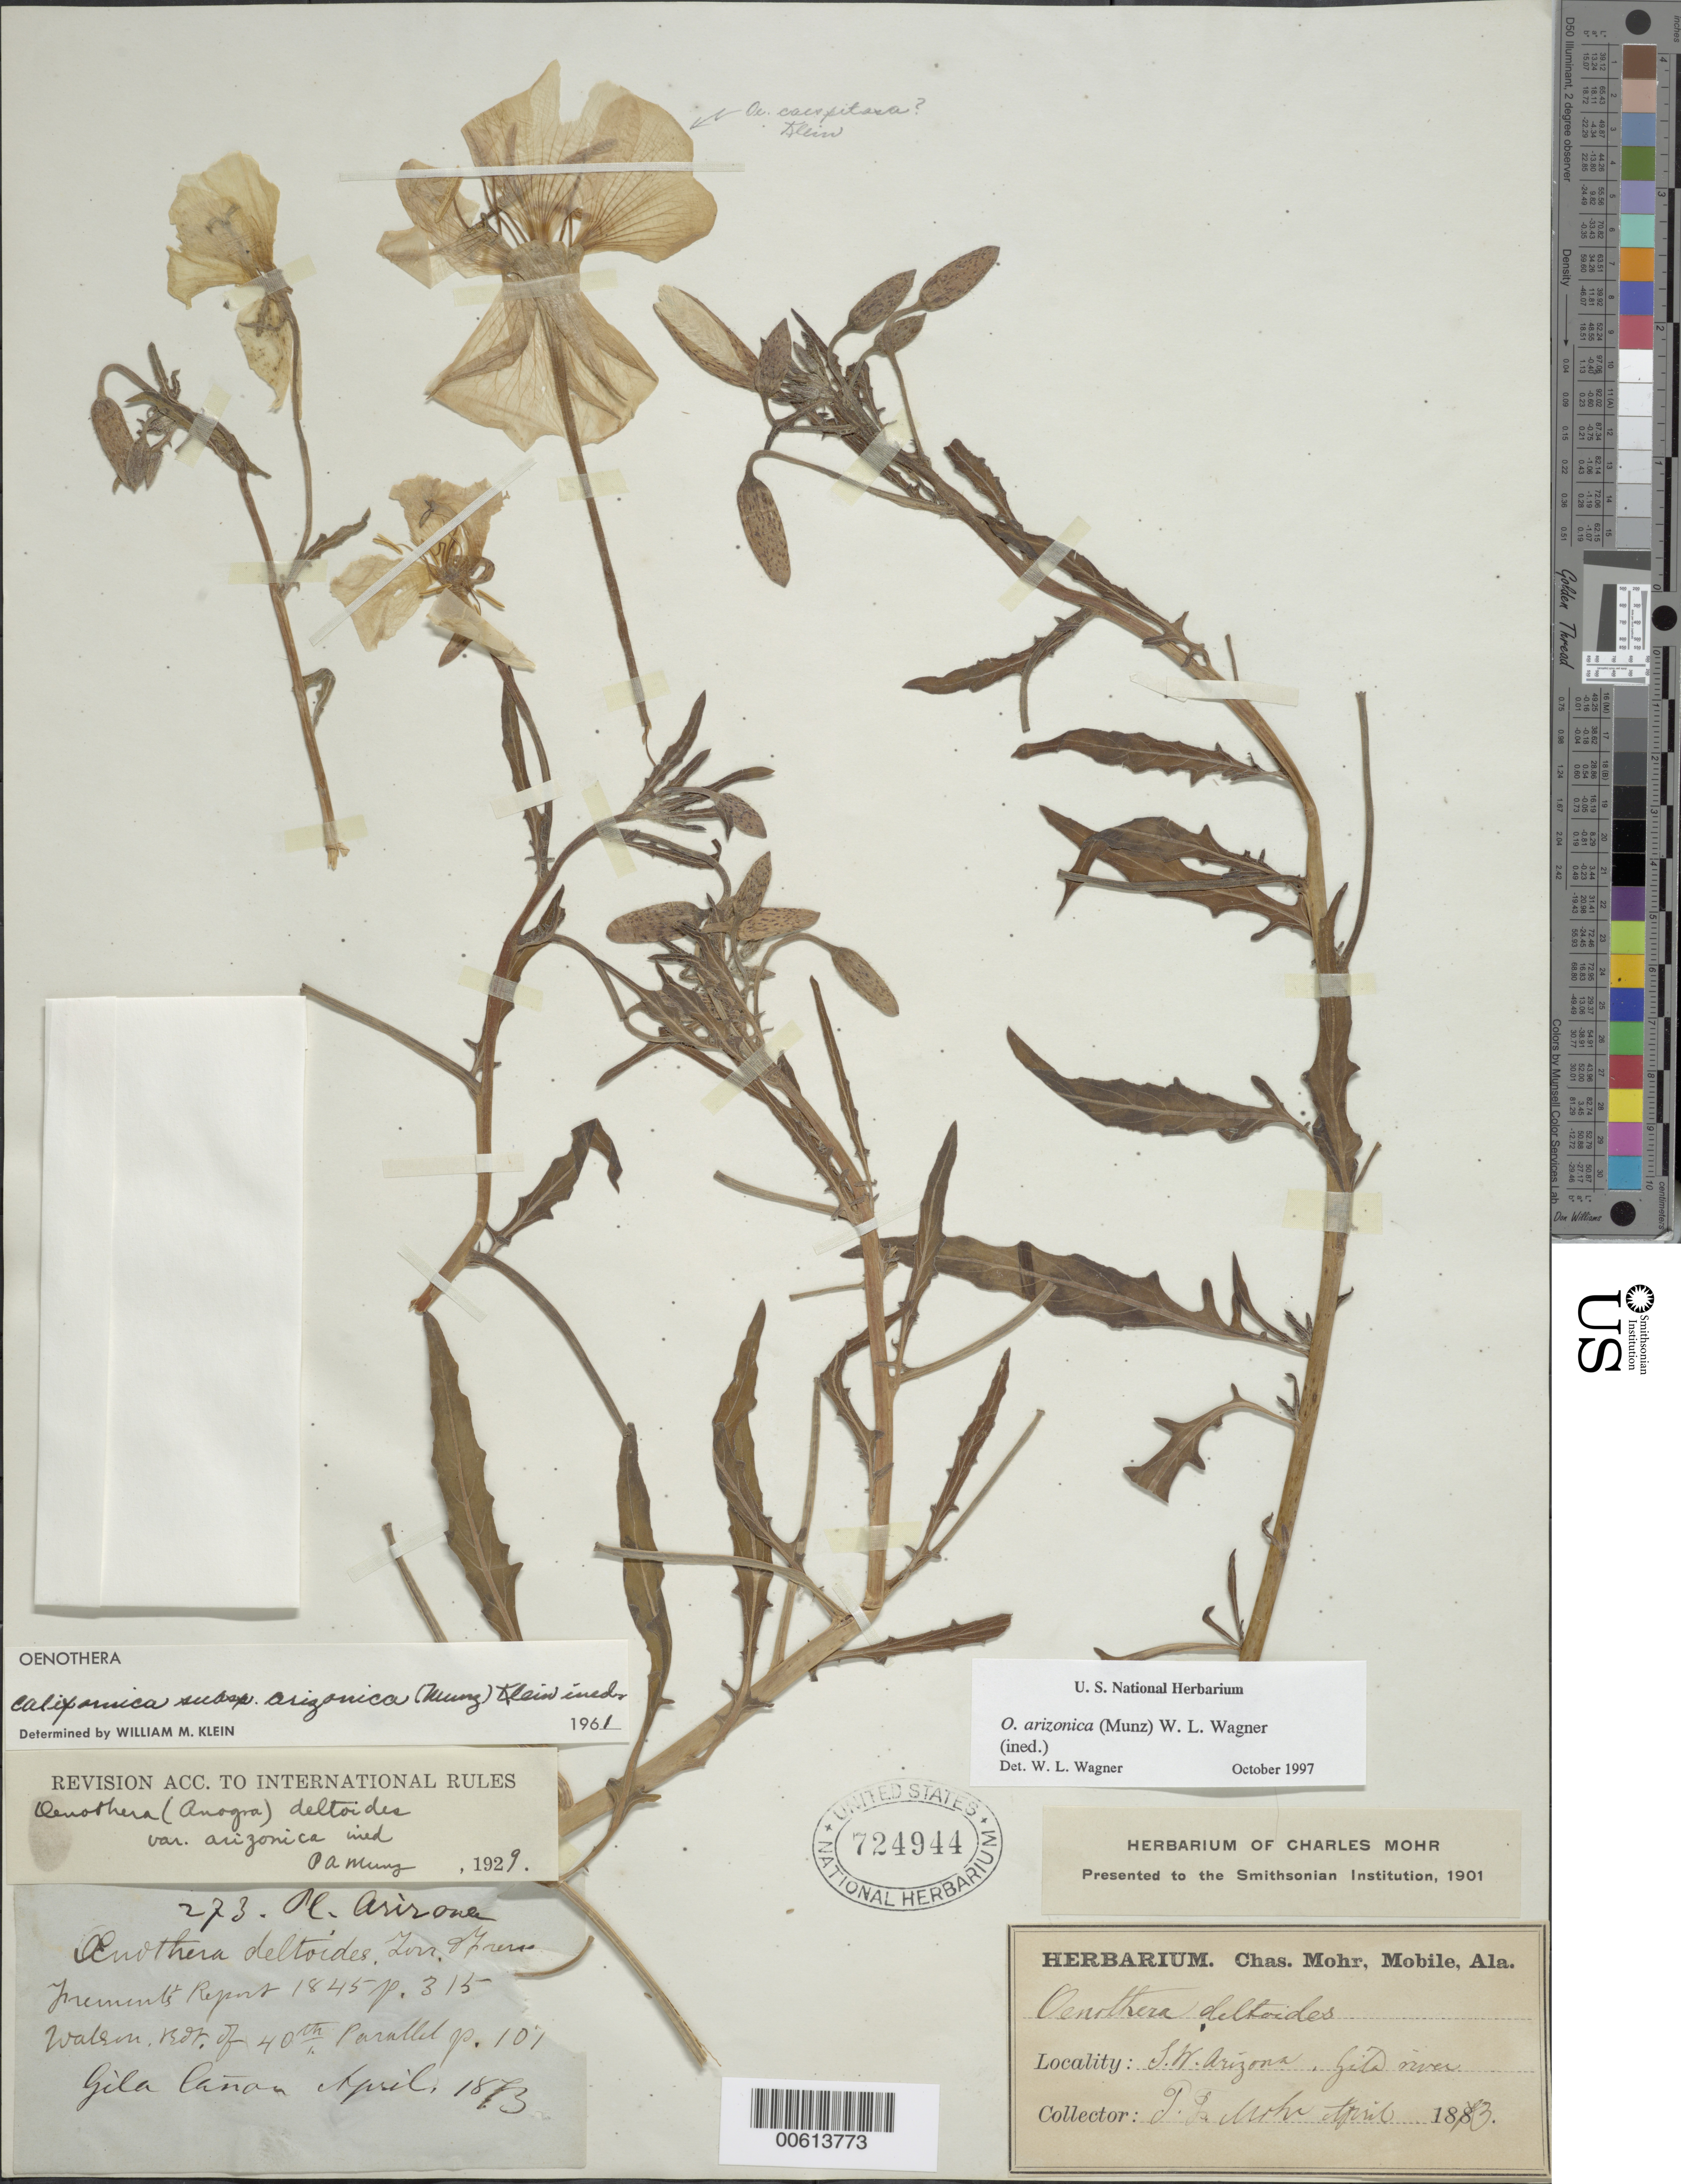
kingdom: Plantae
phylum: Tracheophyta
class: Magnoliopsida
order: Myrtales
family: Onagraceae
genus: Oenothera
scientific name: Oenothera arizonica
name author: (Munz) W.L. Wagner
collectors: C. T. Mohr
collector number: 273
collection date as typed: Apr 1873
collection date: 1873-04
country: United States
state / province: Alabama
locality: Gila River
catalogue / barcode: US 724944